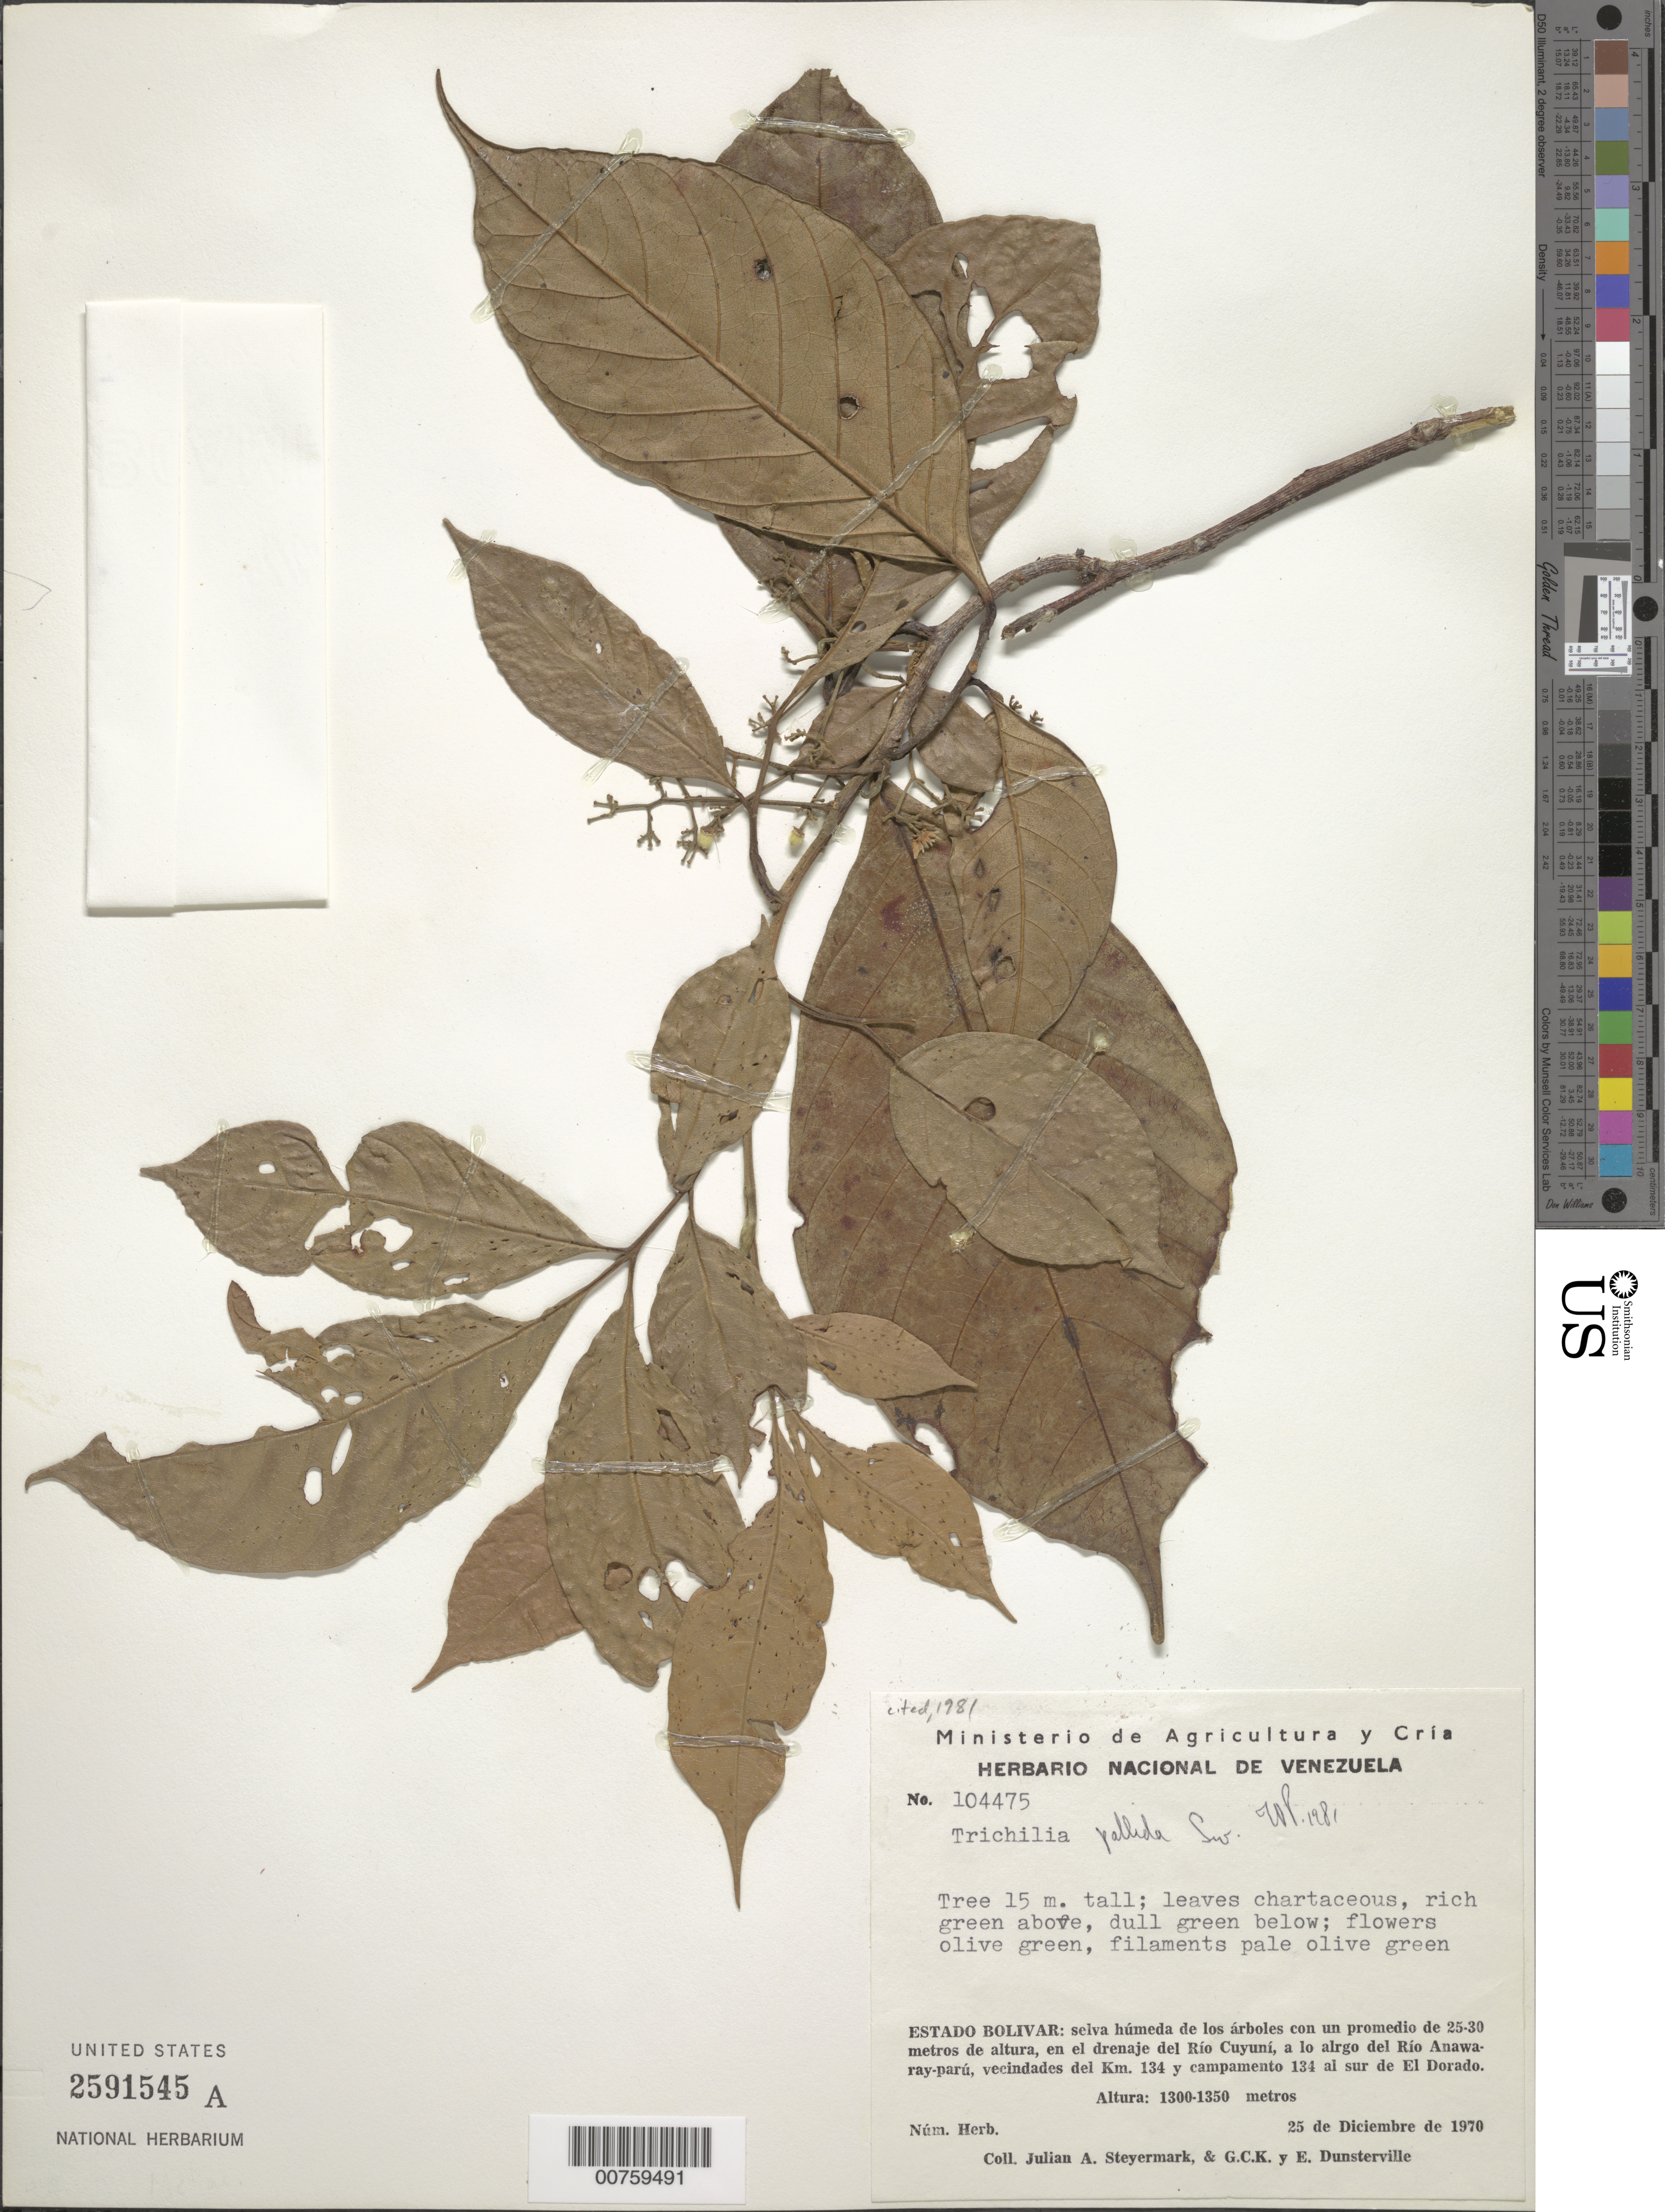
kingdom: Plantae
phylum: Tracheophyta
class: Magnoliopsida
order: Sapindales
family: Meliaceae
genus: Trichilia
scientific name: Trichilia pallida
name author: Sw.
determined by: Pennington, T. D., (K)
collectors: J. Steyermark, G. C. K. Dunsterville & E. Dunsterville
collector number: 104475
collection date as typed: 22-Dec-70 to 28-Dec-70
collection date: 1970-12-22/1970-12-28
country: Venezuela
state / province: Bolívar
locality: Río Cuyuni drainage, S of El Dorado, km 133.5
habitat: Selva húmeda de los arboles con un promedio de 25-30m de alt, drenaje del rio; along stream where Manielle americana occurs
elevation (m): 1300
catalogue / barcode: US 2591545A